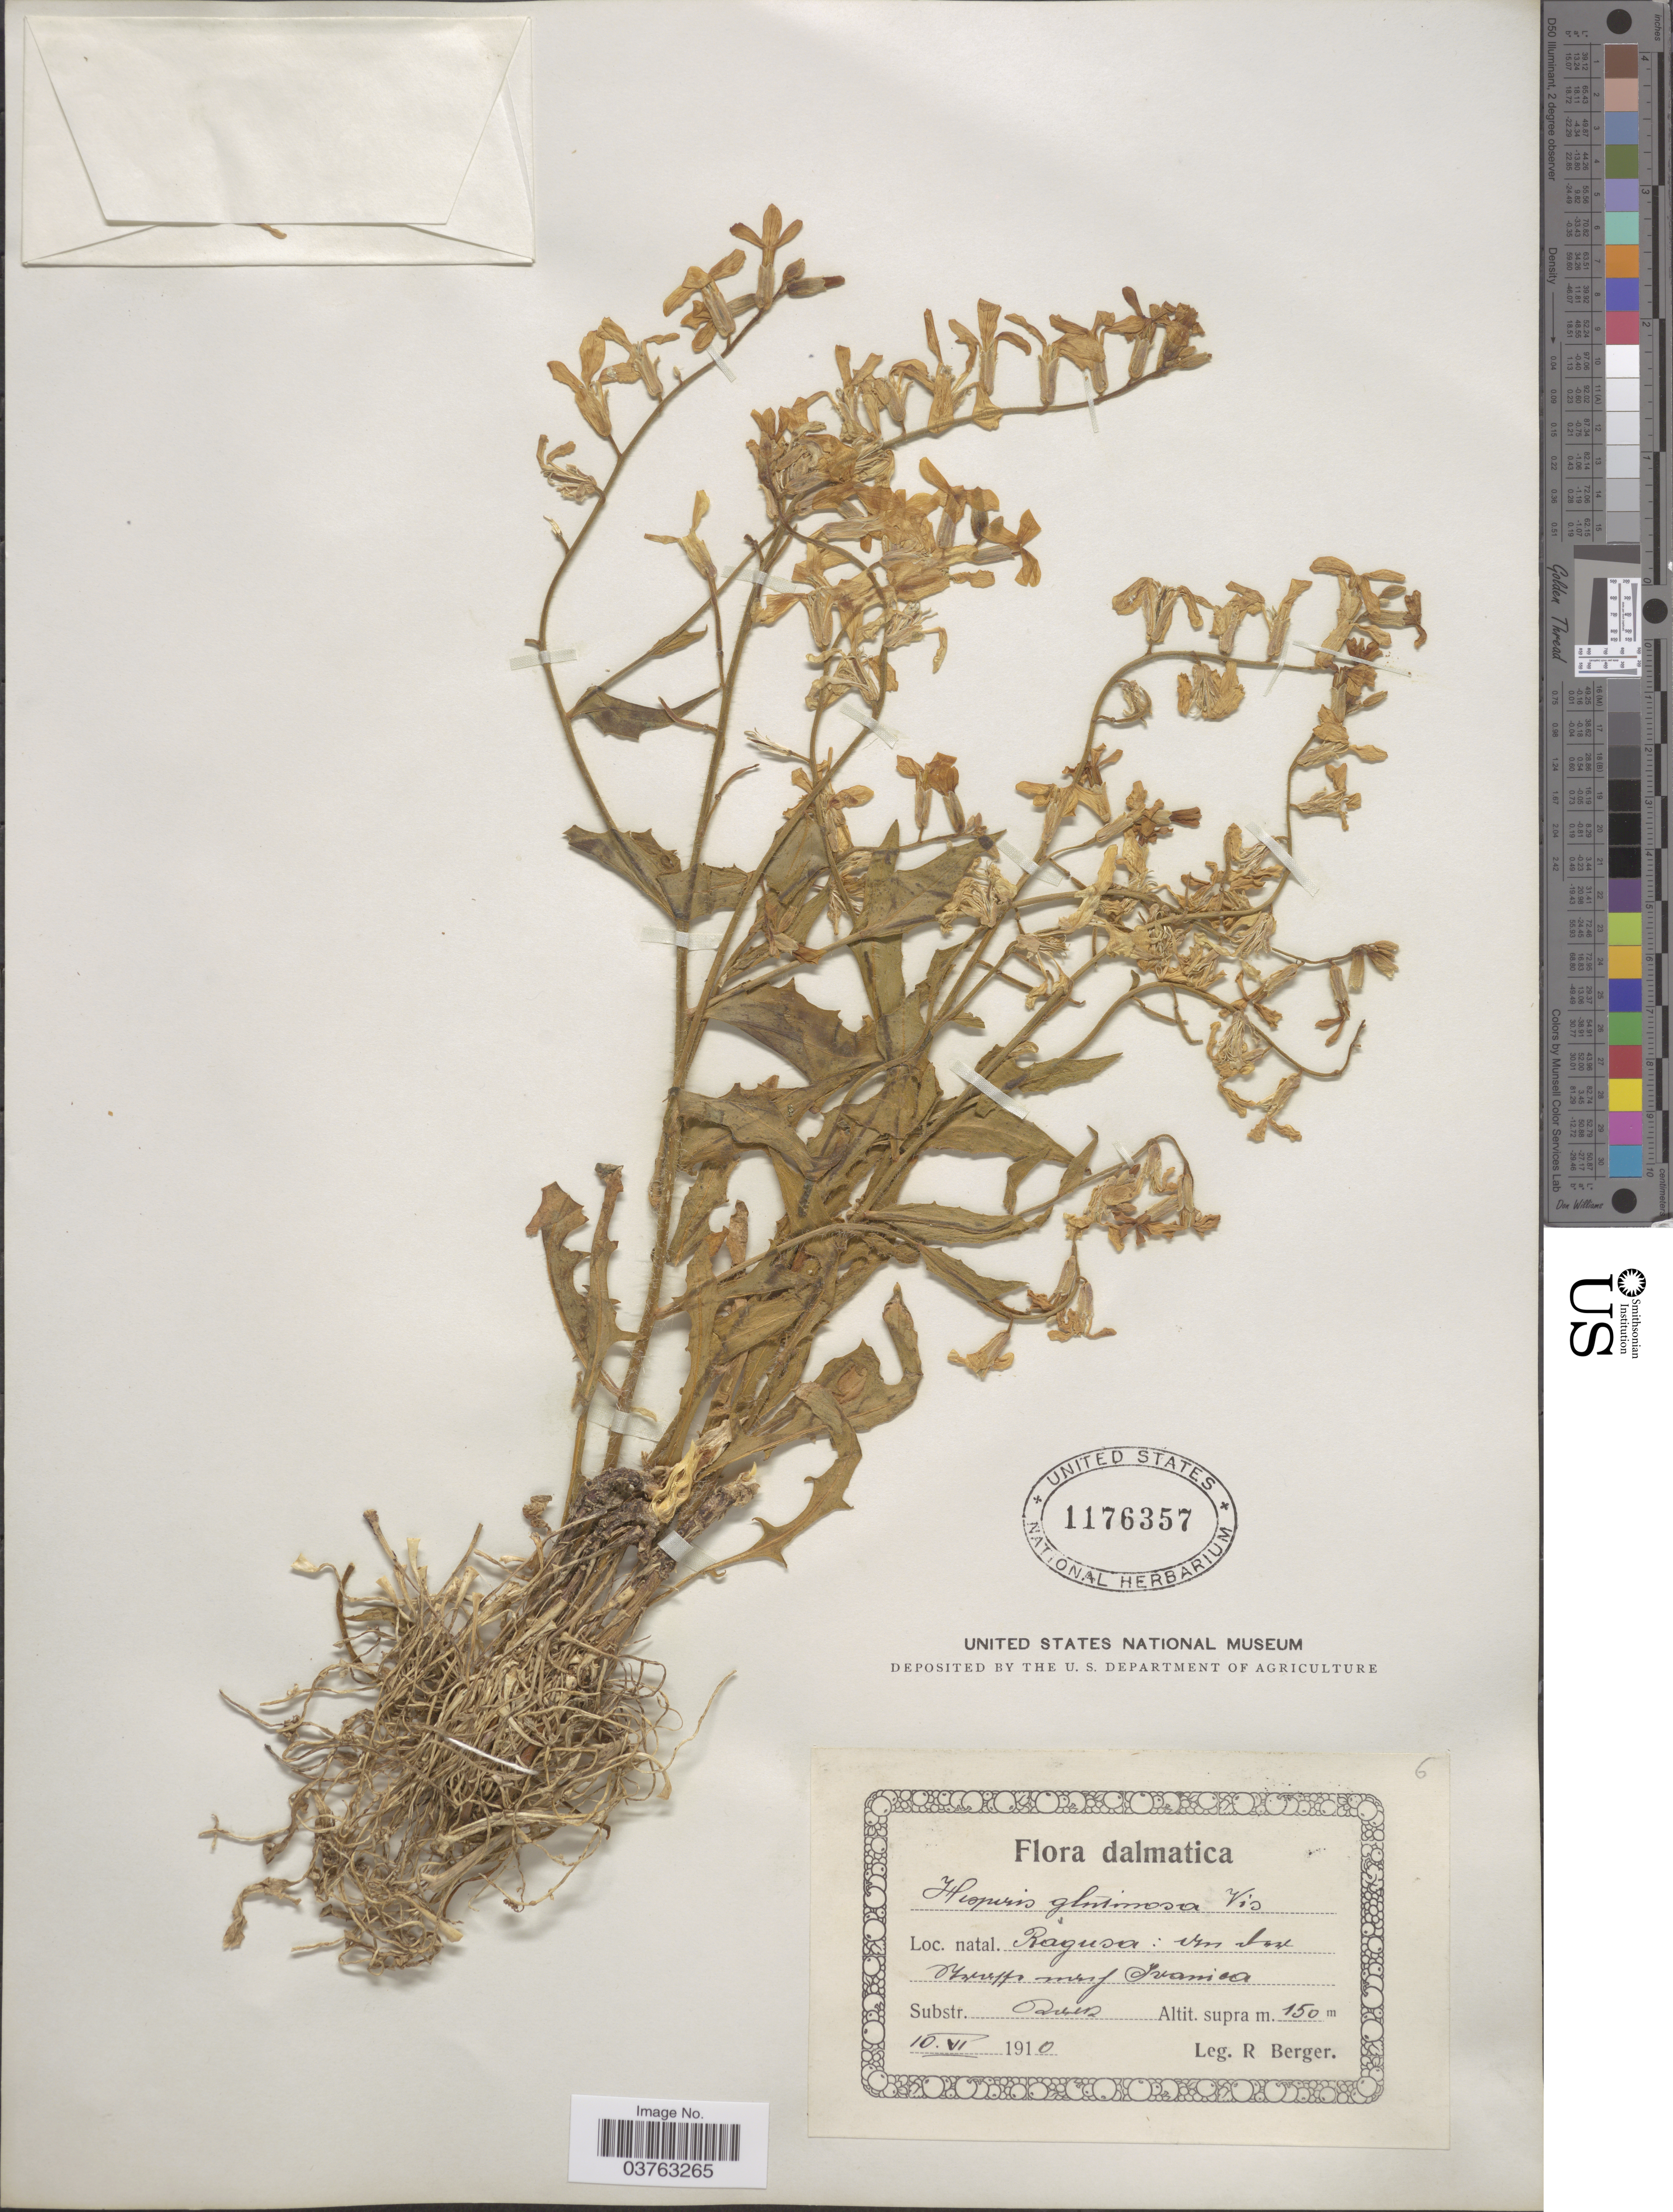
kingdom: Plantae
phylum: Tracheophyta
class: Magnoliopsida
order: Brassicales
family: Brassicaceae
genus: Hesperis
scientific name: Hesperis glutinosa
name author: Vis.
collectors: R. Berger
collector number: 6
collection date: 1910-06-10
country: Croatia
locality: Dalmatica. Ragusa: Im det [illegible text] Ivanica.[interpreted]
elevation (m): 150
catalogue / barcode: US 1176357